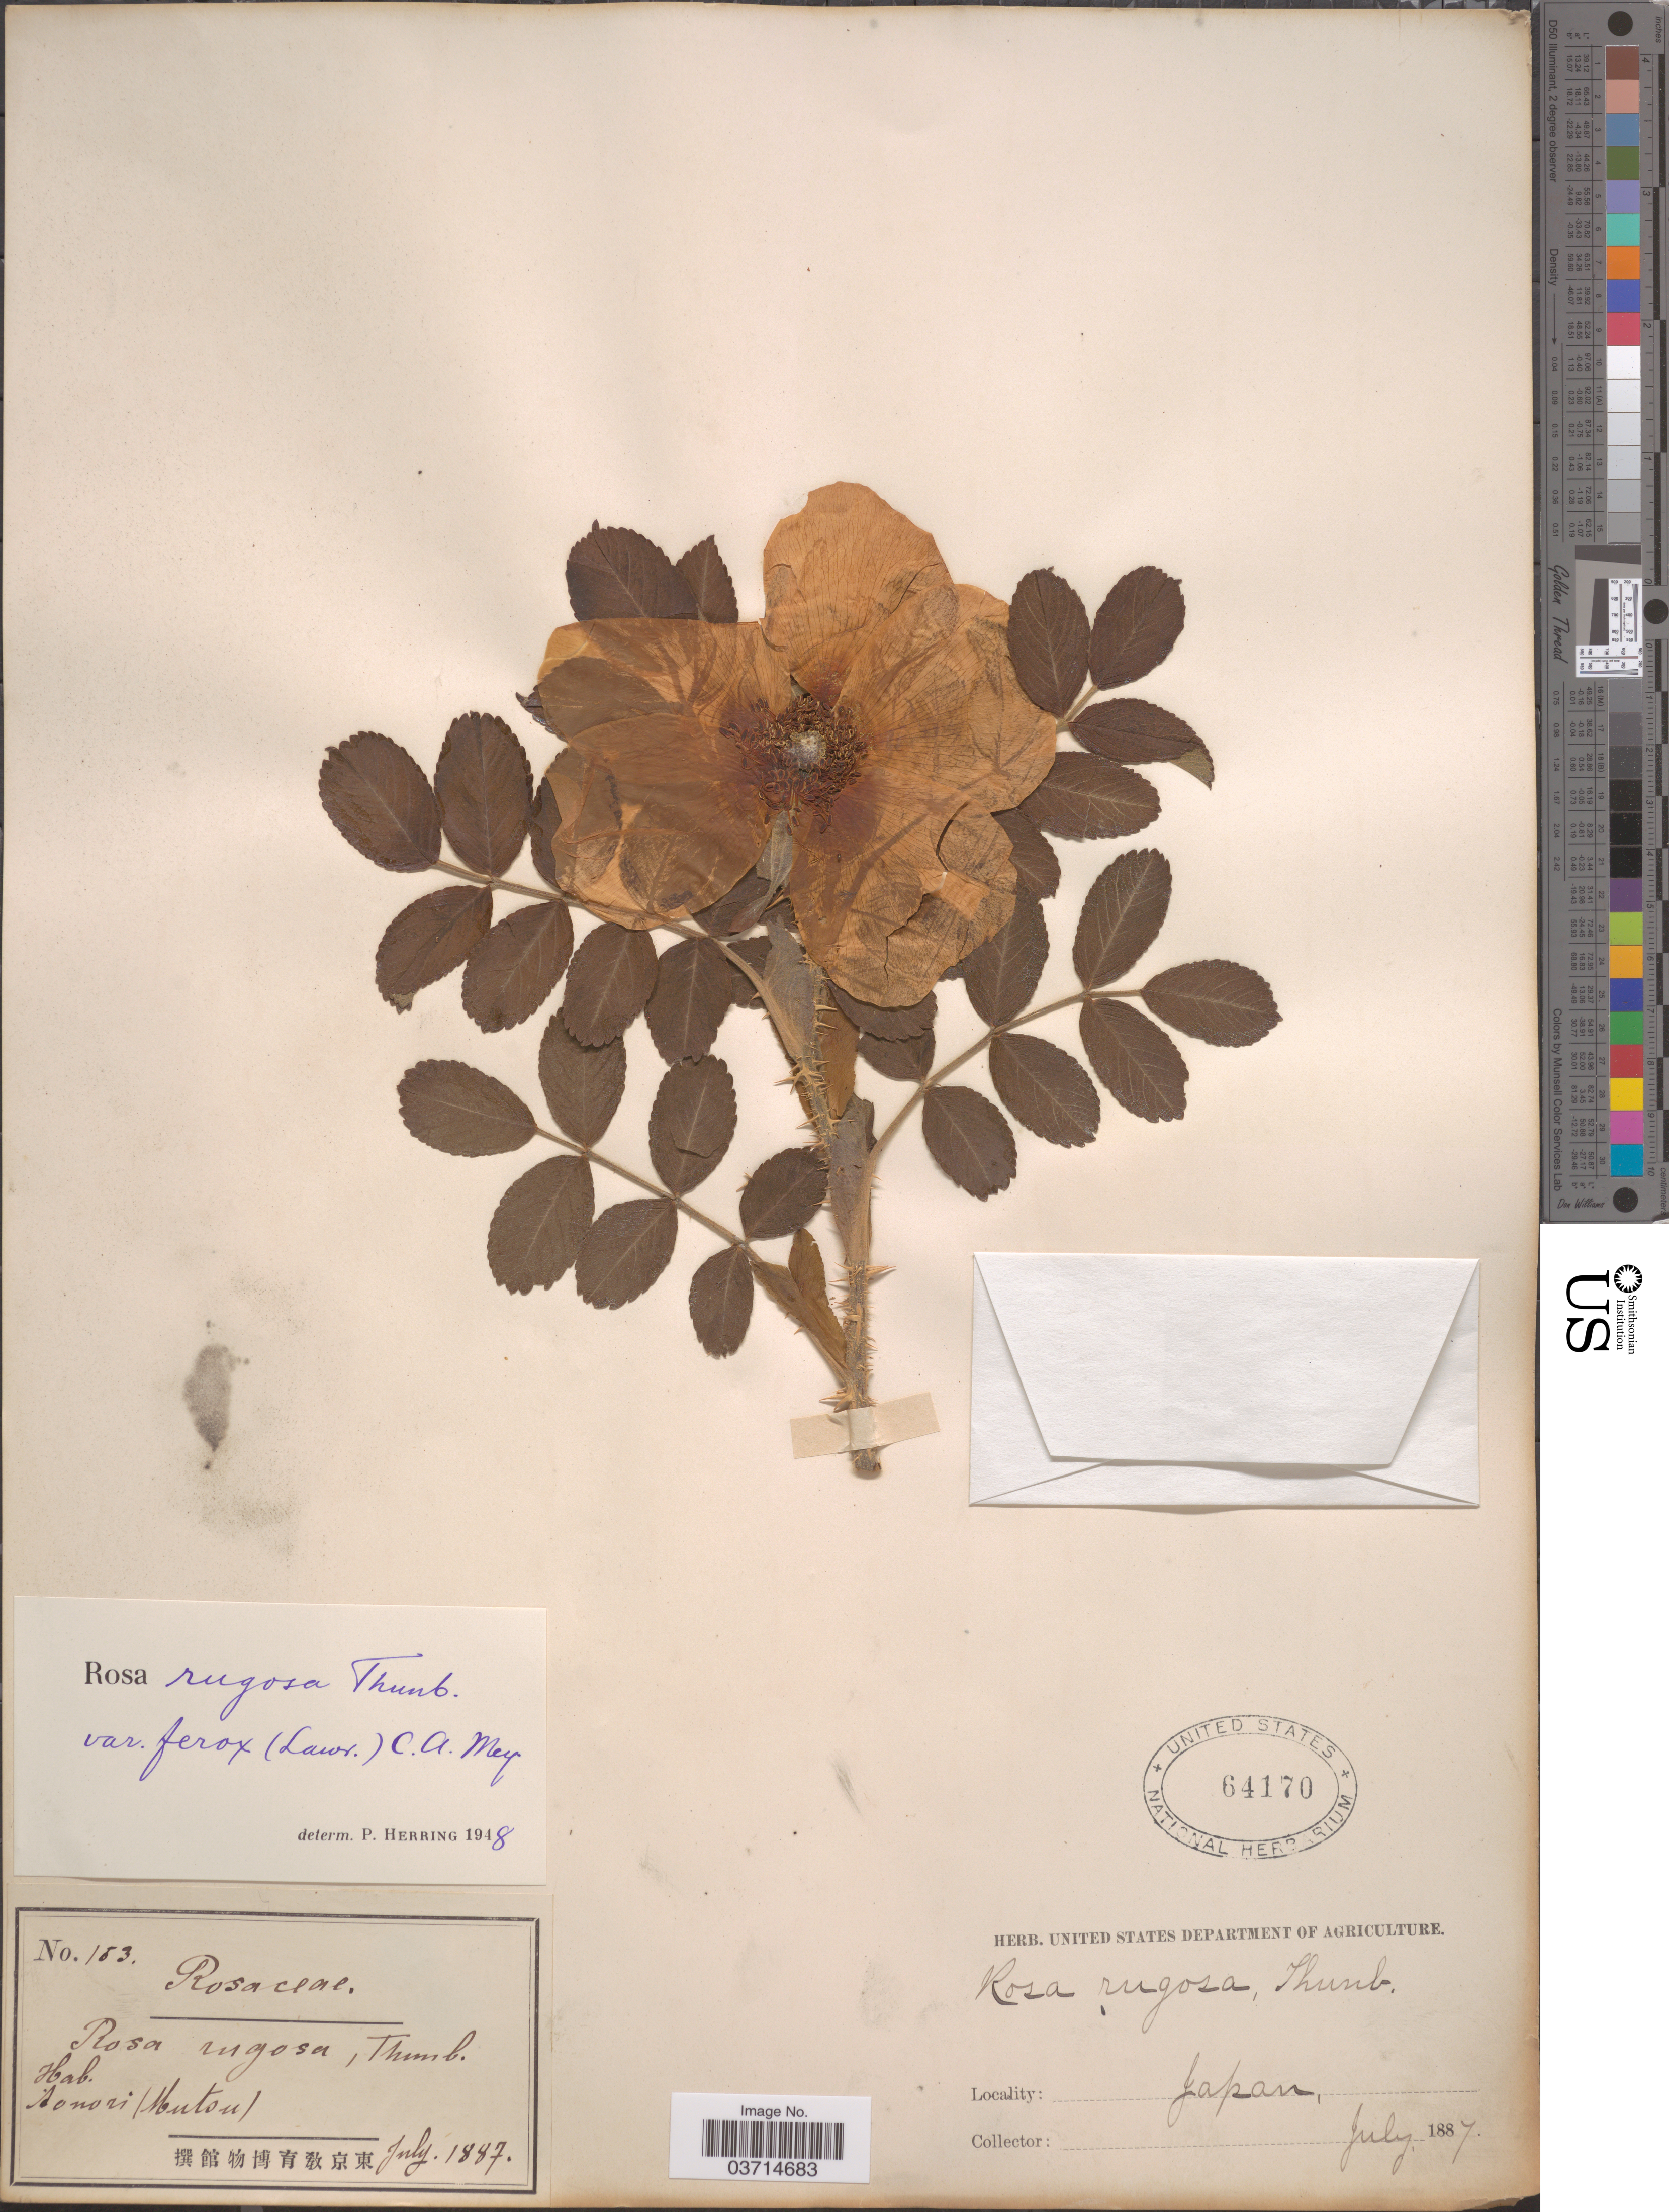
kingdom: Plantae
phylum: Tracheophyta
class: Magnoliopsida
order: Rosales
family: Rosaceae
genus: Rosa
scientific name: Rosa rugosa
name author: Thunb.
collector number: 153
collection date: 1887-07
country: Japan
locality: Sonori (Mutsu).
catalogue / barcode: US 64170